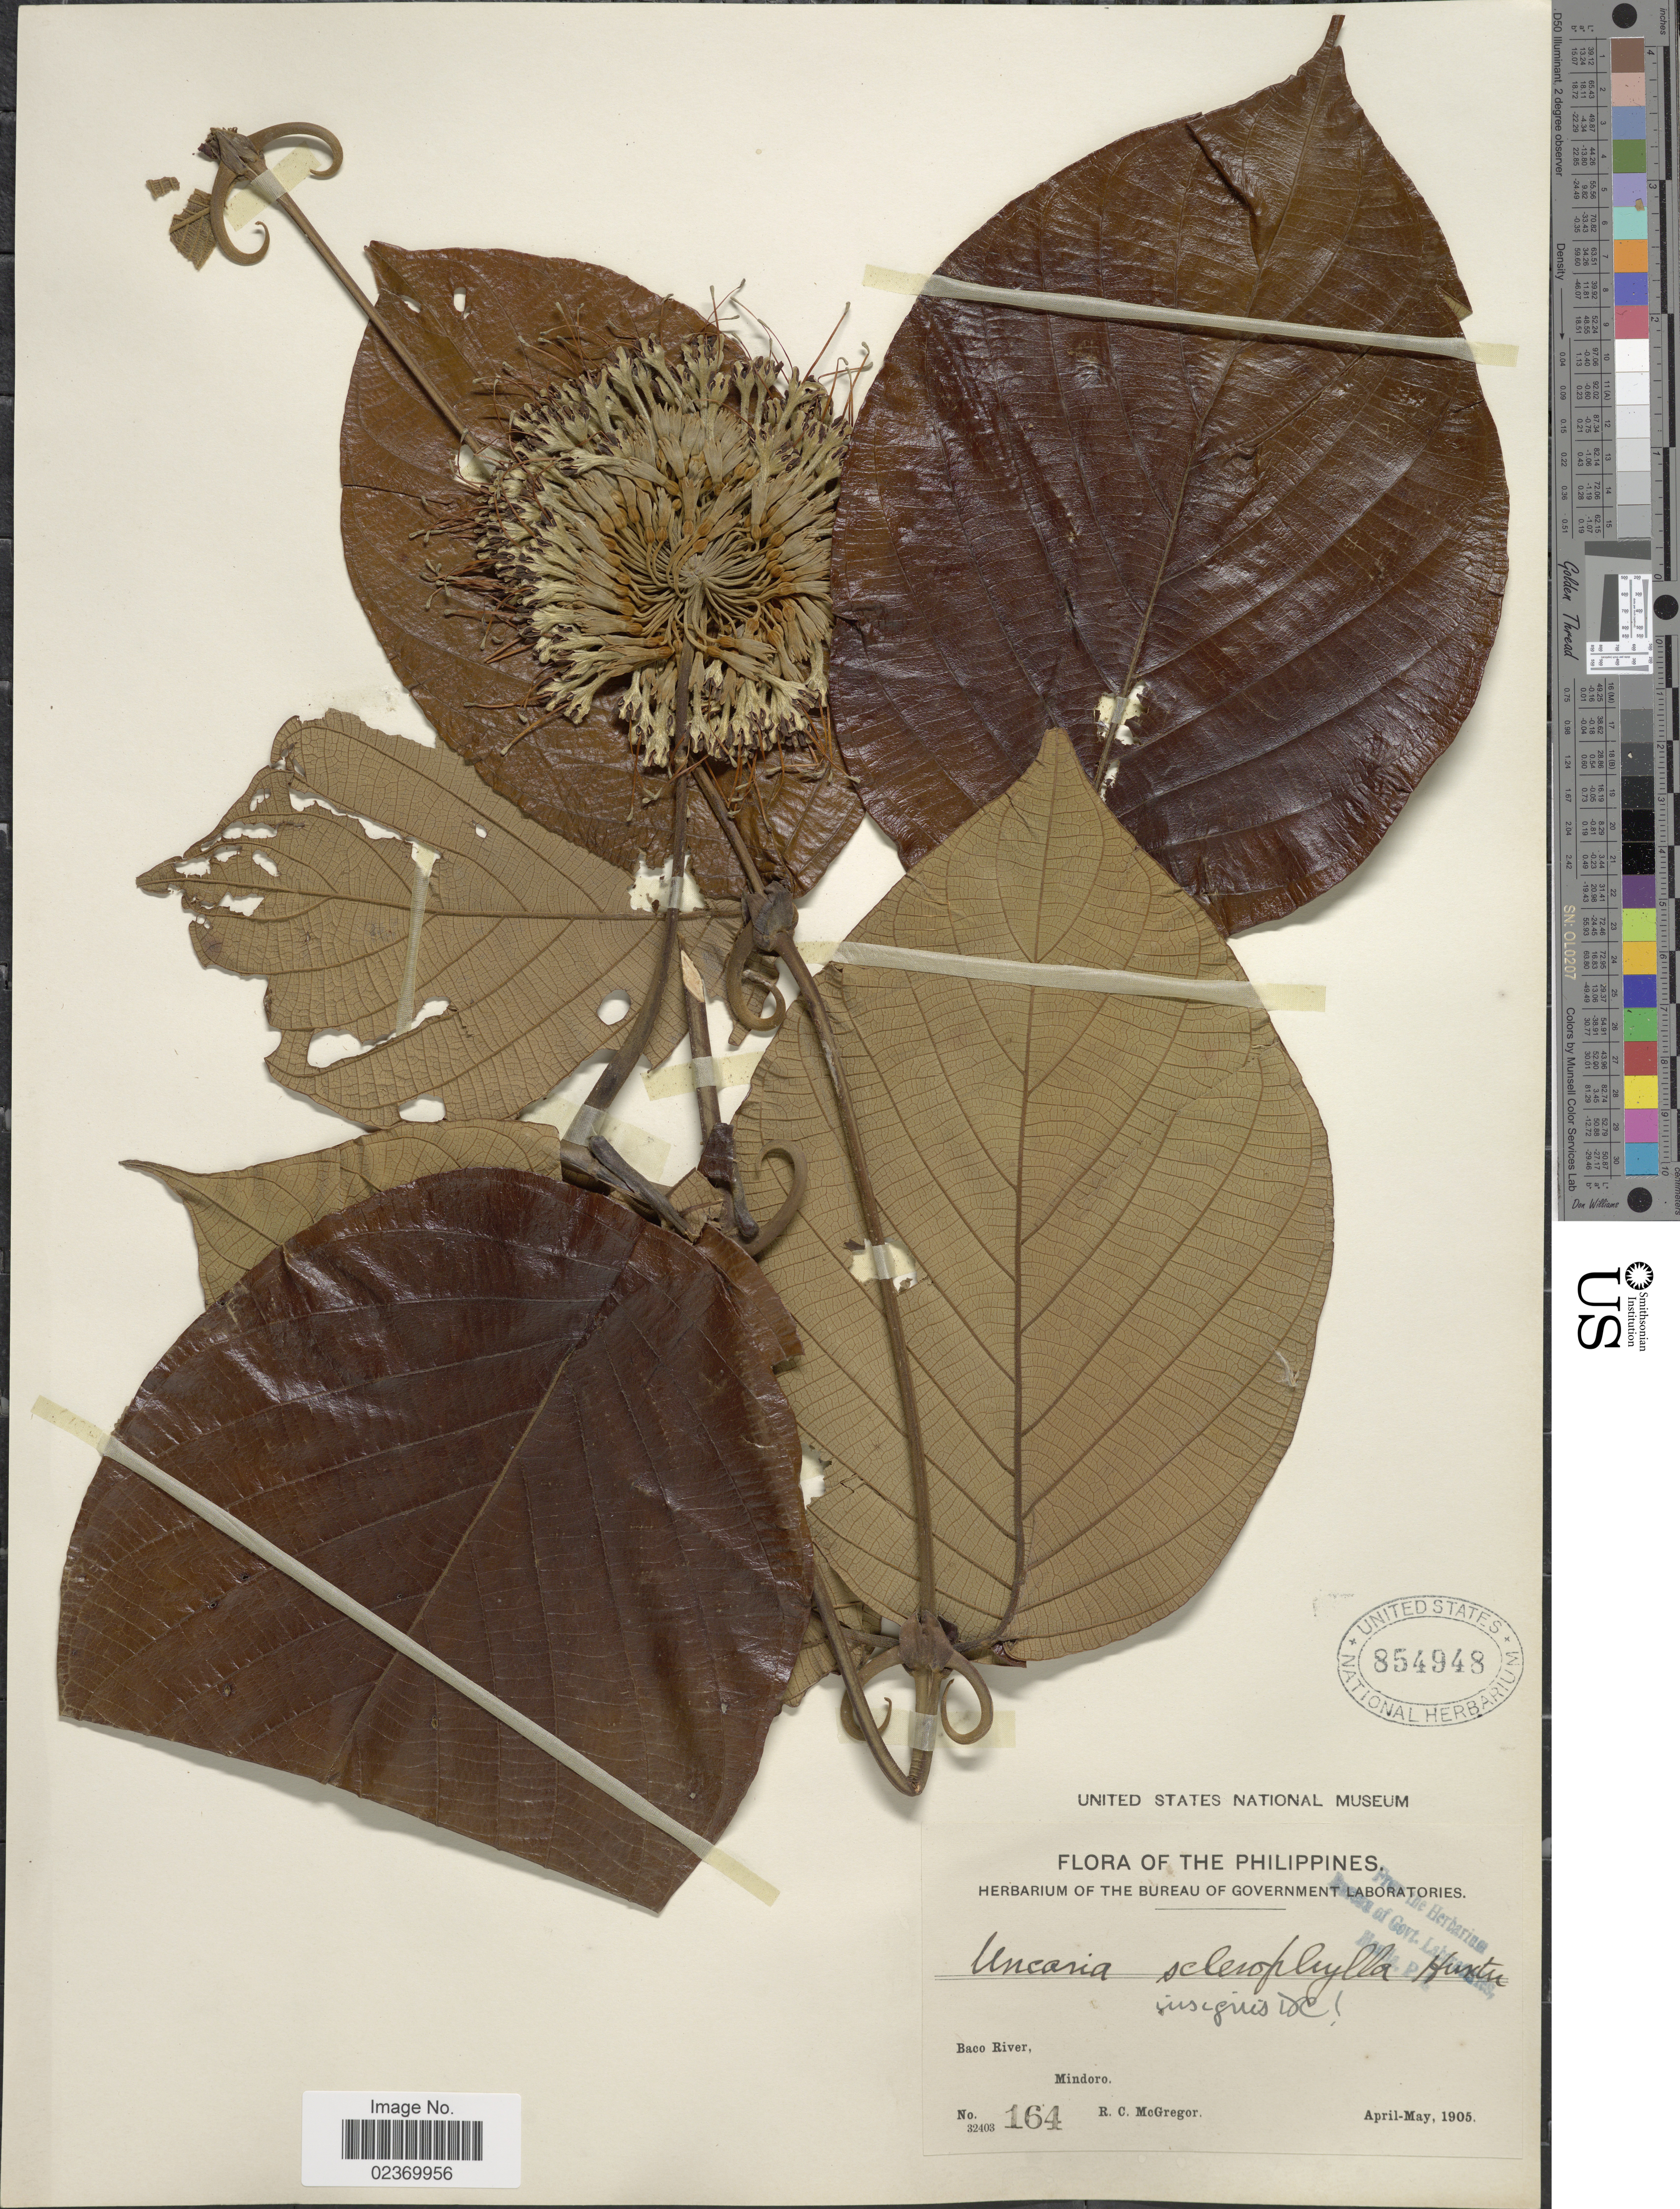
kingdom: Plantae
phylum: Tracheophyta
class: Magnoliopsida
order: Gentianales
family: Rubiaceae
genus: Uncaria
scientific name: Uncaria insignis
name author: Bartl. ex DC.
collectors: R. C. McGregor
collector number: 164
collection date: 1905-04/1905-05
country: Philippines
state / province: Mimaropa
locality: Baco River, Mindoro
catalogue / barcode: US 854948